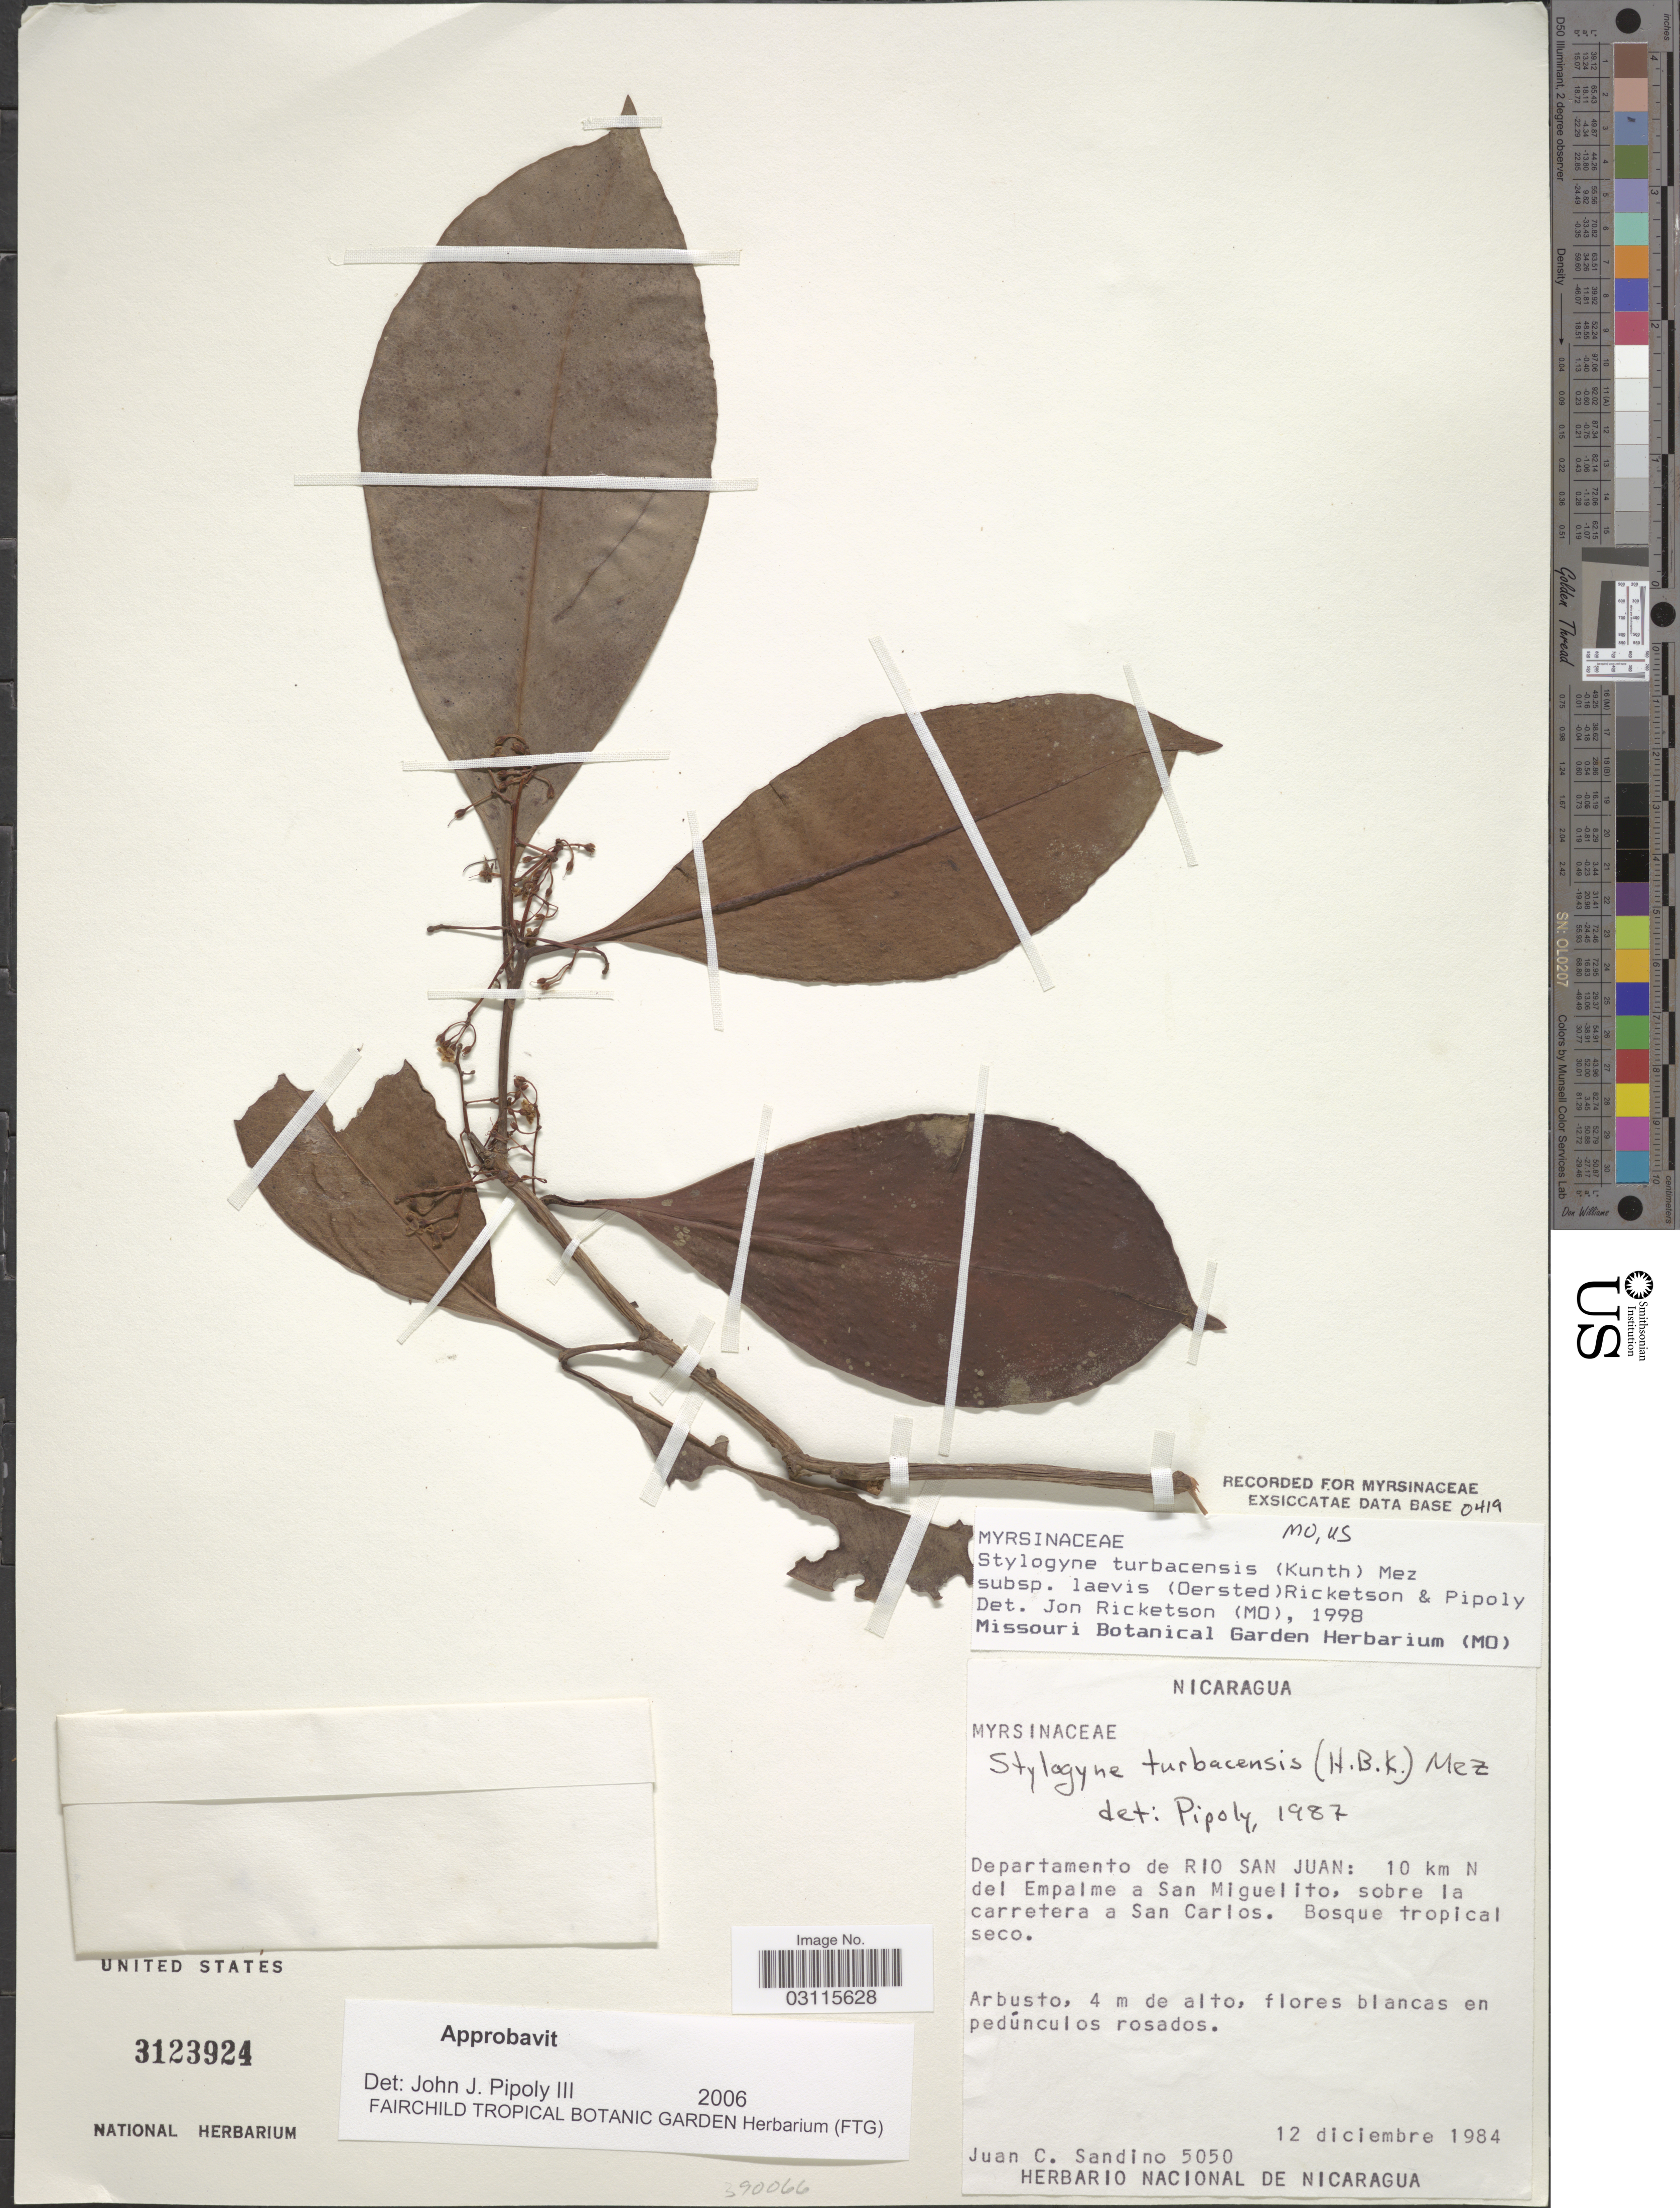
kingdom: Plantae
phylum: Tracheophyta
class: Magnoliopsida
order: Ericales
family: Primulaceae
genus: Stylogyne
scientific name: Stylogyne turbacensis subsp. laevis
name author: (Oerst.) Ricketson & Pipoly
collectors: J. Sandino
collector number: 5050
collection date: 1984-12-12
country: Nicaragua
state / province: Rio San Juan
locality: Departamento de Rio San Juan: 10 km N del Empalme a San Miguelito, sobre la carretera a San Carlos.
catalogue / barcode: US 3123924